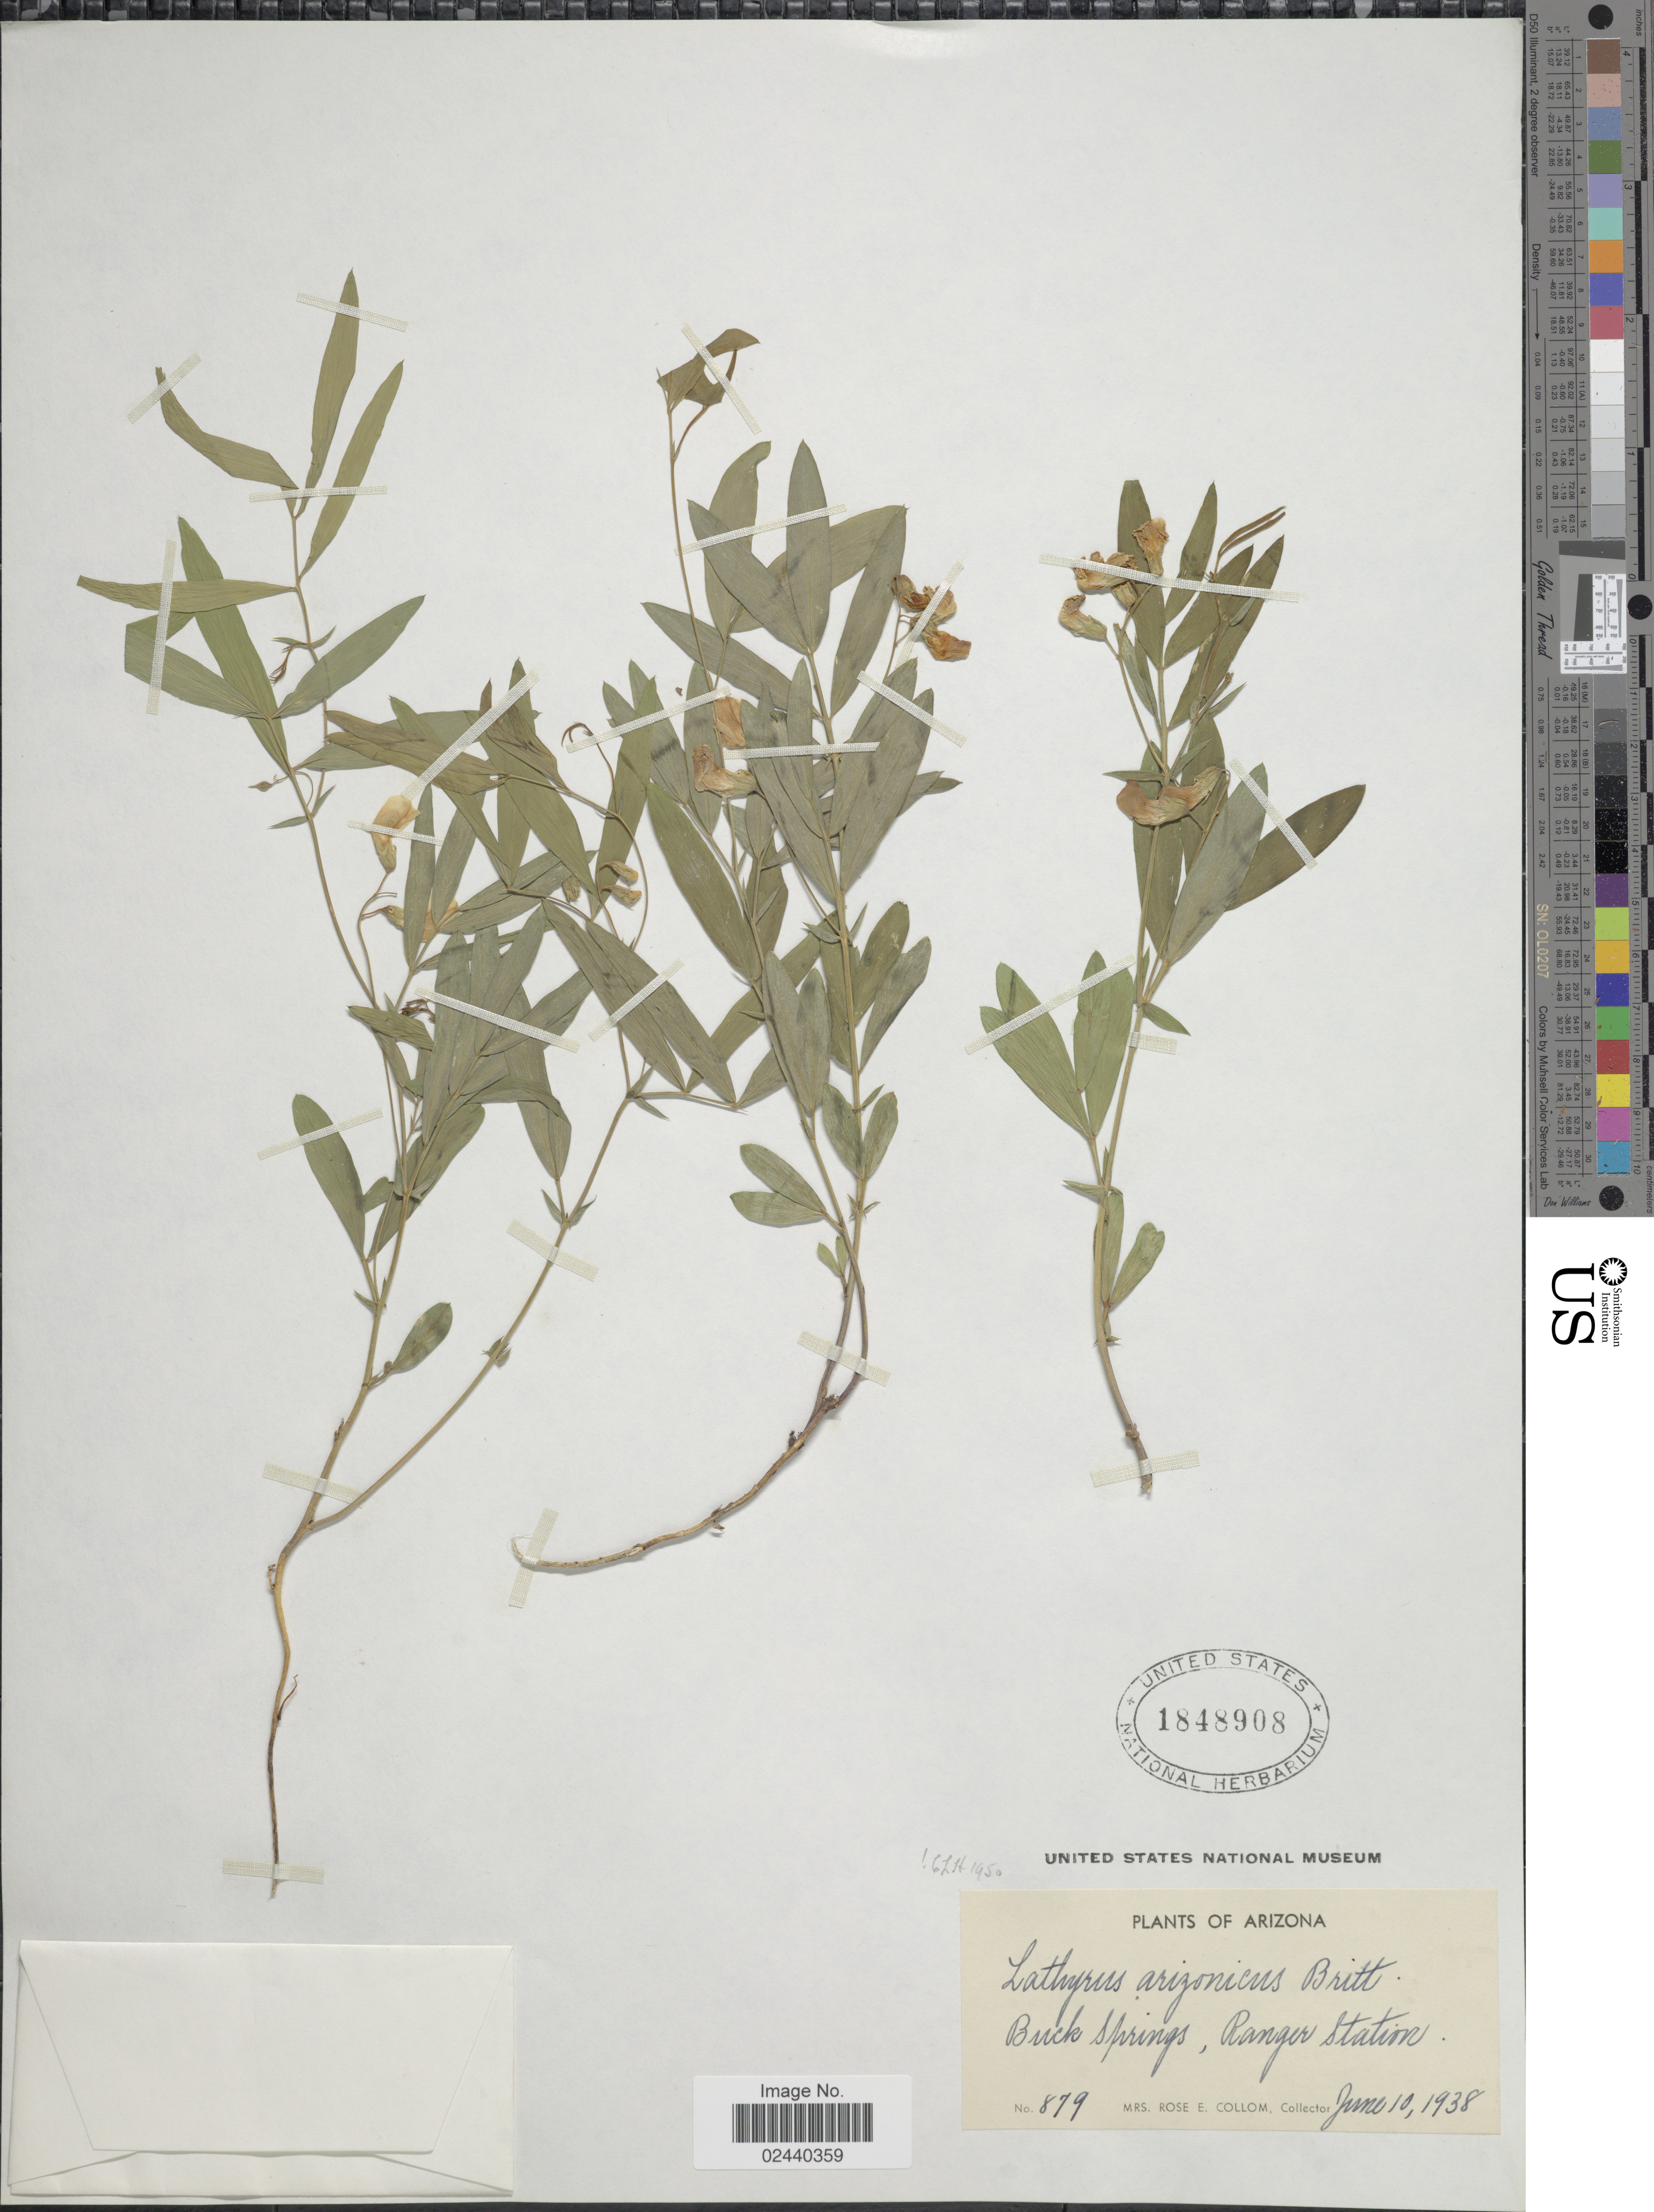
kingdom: Plantae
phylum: Tracheophyta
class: Magnoliopsida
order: Fabales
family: Fabaceae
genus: Lathyrus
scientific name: Lathyrus arizonicus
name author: Britton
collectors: R. E. Collom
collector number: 879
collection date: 1938-06-10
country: United States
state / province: Arizona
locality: Buck Springs, Ranger Station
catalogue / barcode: US 1848908